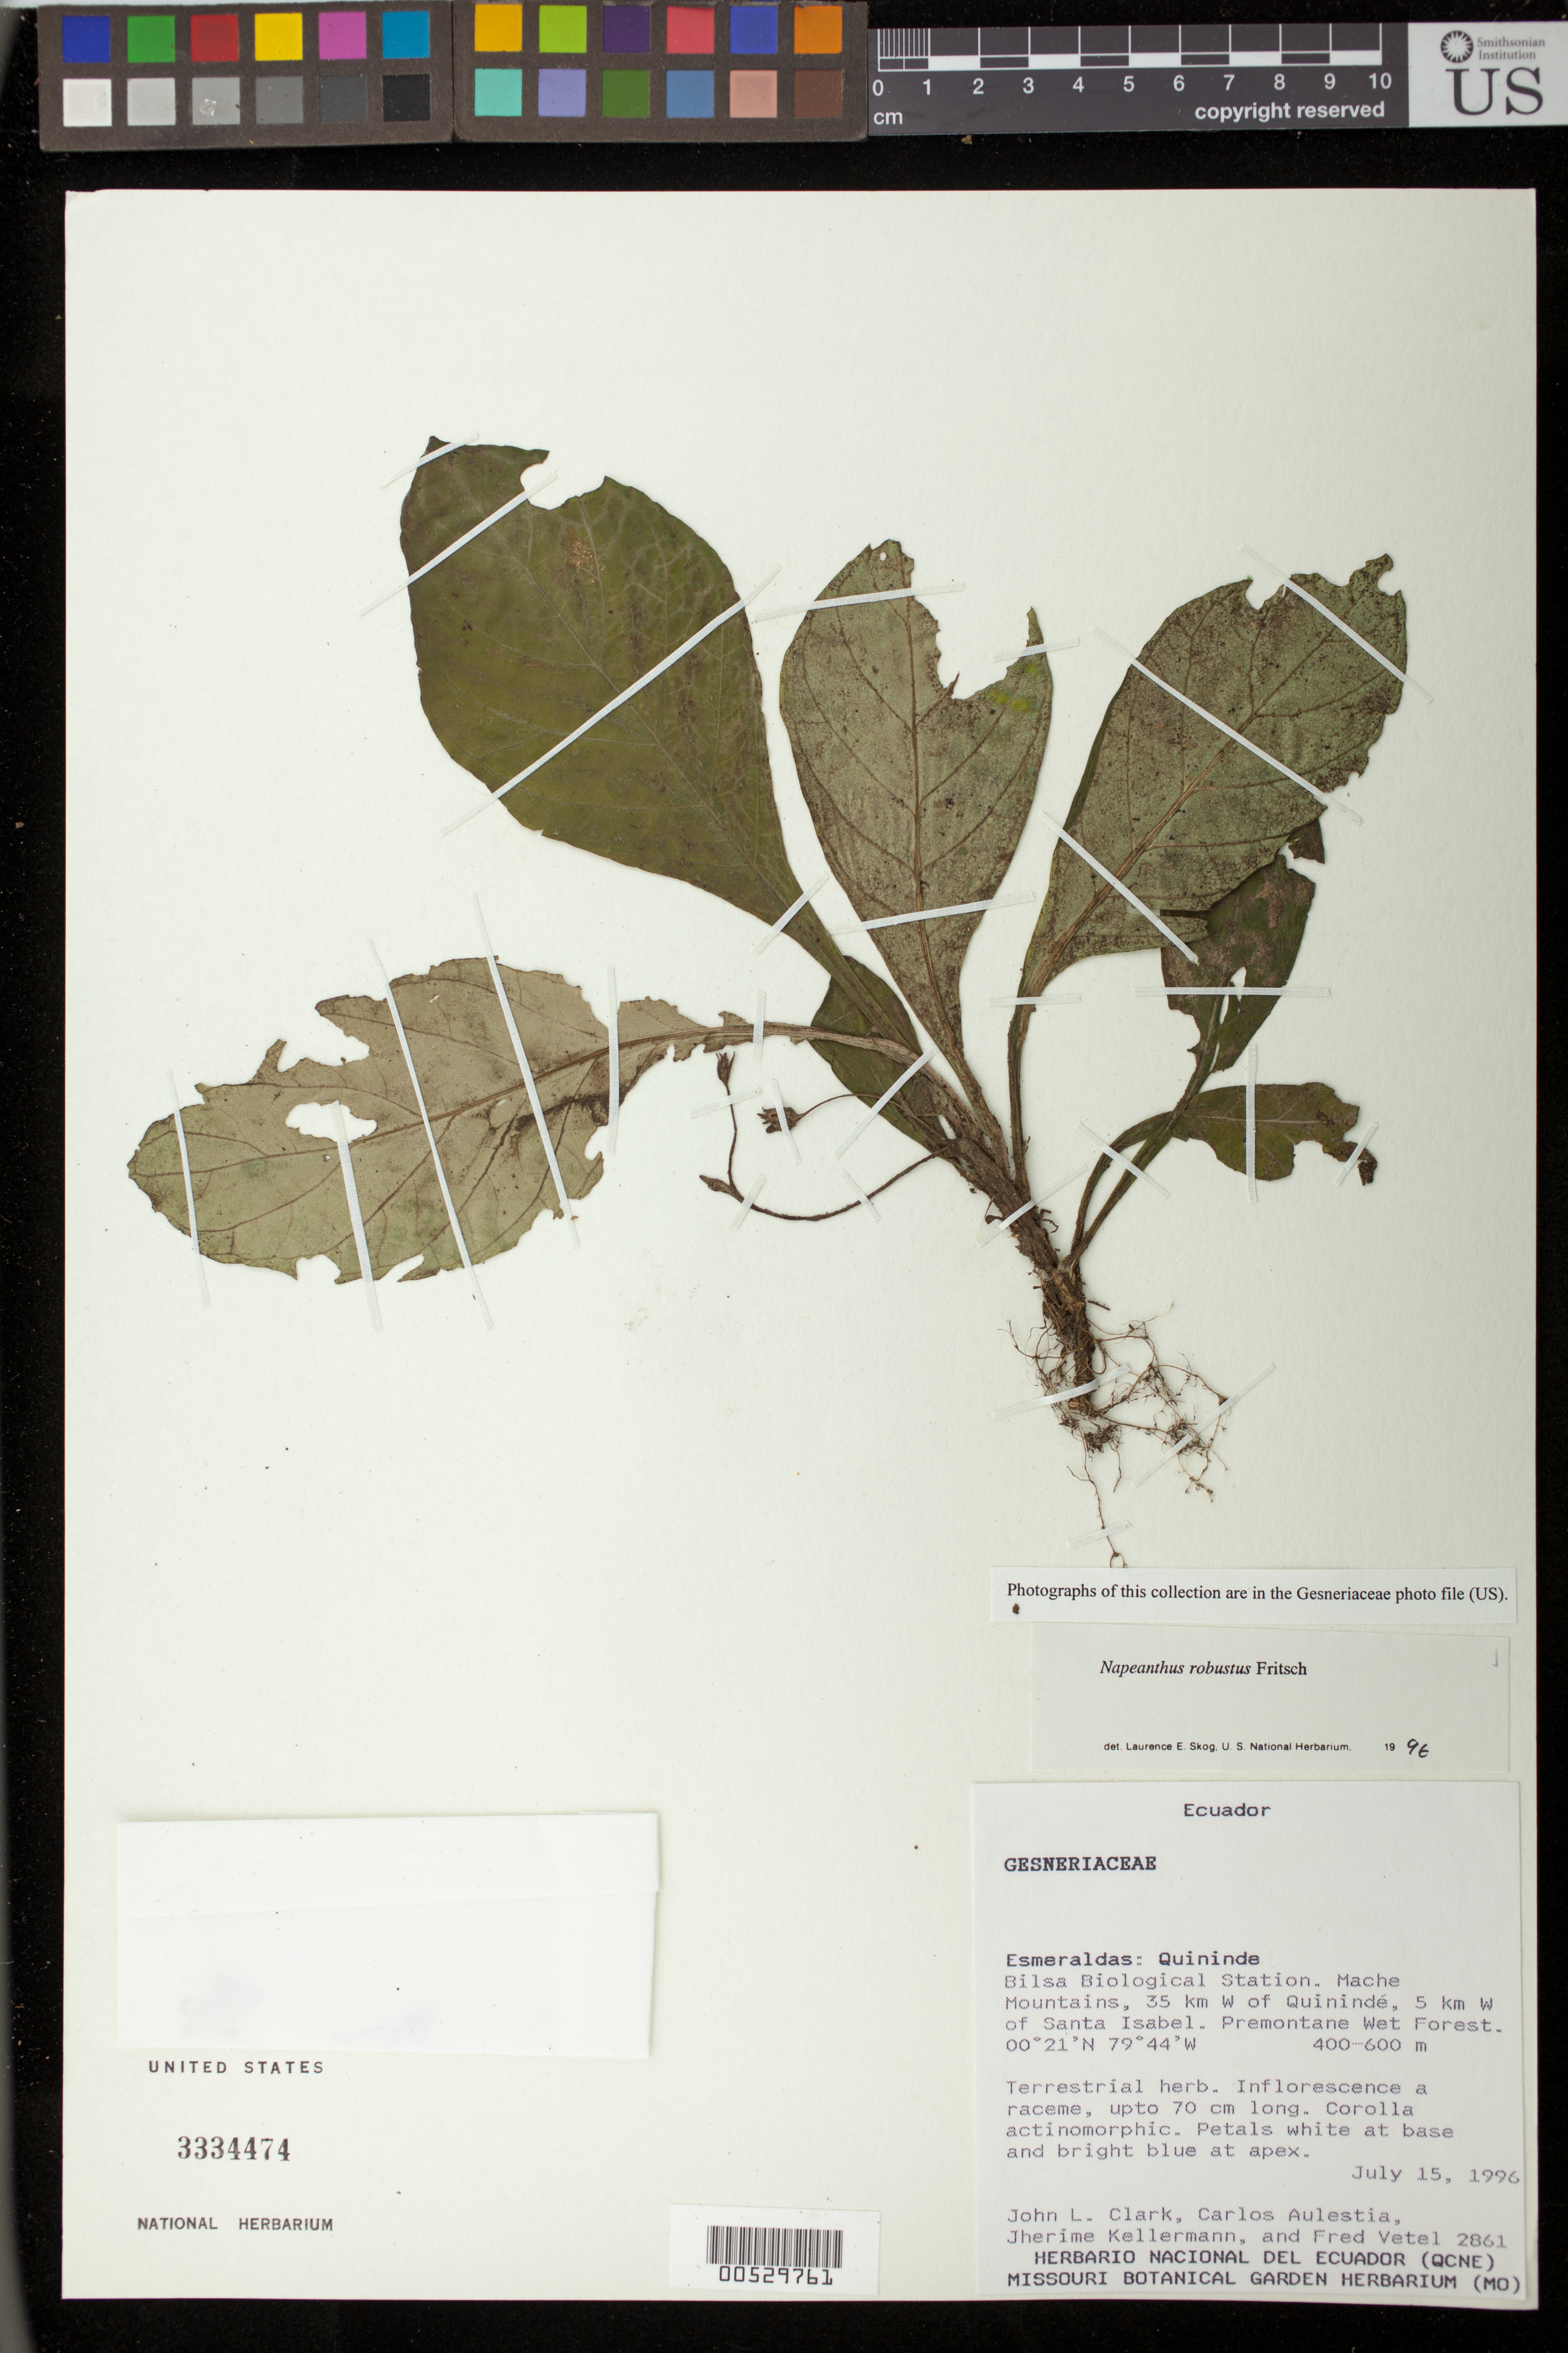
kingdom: Plantae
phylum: Tracheophyta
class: Magnoliopsida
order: Lamiales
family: Gesneriaceae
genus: Napeanthus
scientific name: Napeanthus robustus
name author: Fritsch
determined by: Skog, Laurence E.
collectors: J. L. Clark, C. Aulestia, J. Kellermann & F. Vetel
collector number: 2861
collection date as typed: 15 Jul 1996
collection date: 1996-07-15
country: Ecuador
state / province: Esmeraldas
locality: Quininde, Bilsa Biological Station, Mache Mountains, 35 km W of Quinindé, 5 km W of Santa Isabel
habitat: Premontane wet forest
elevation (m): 400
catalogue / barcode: US 3334474